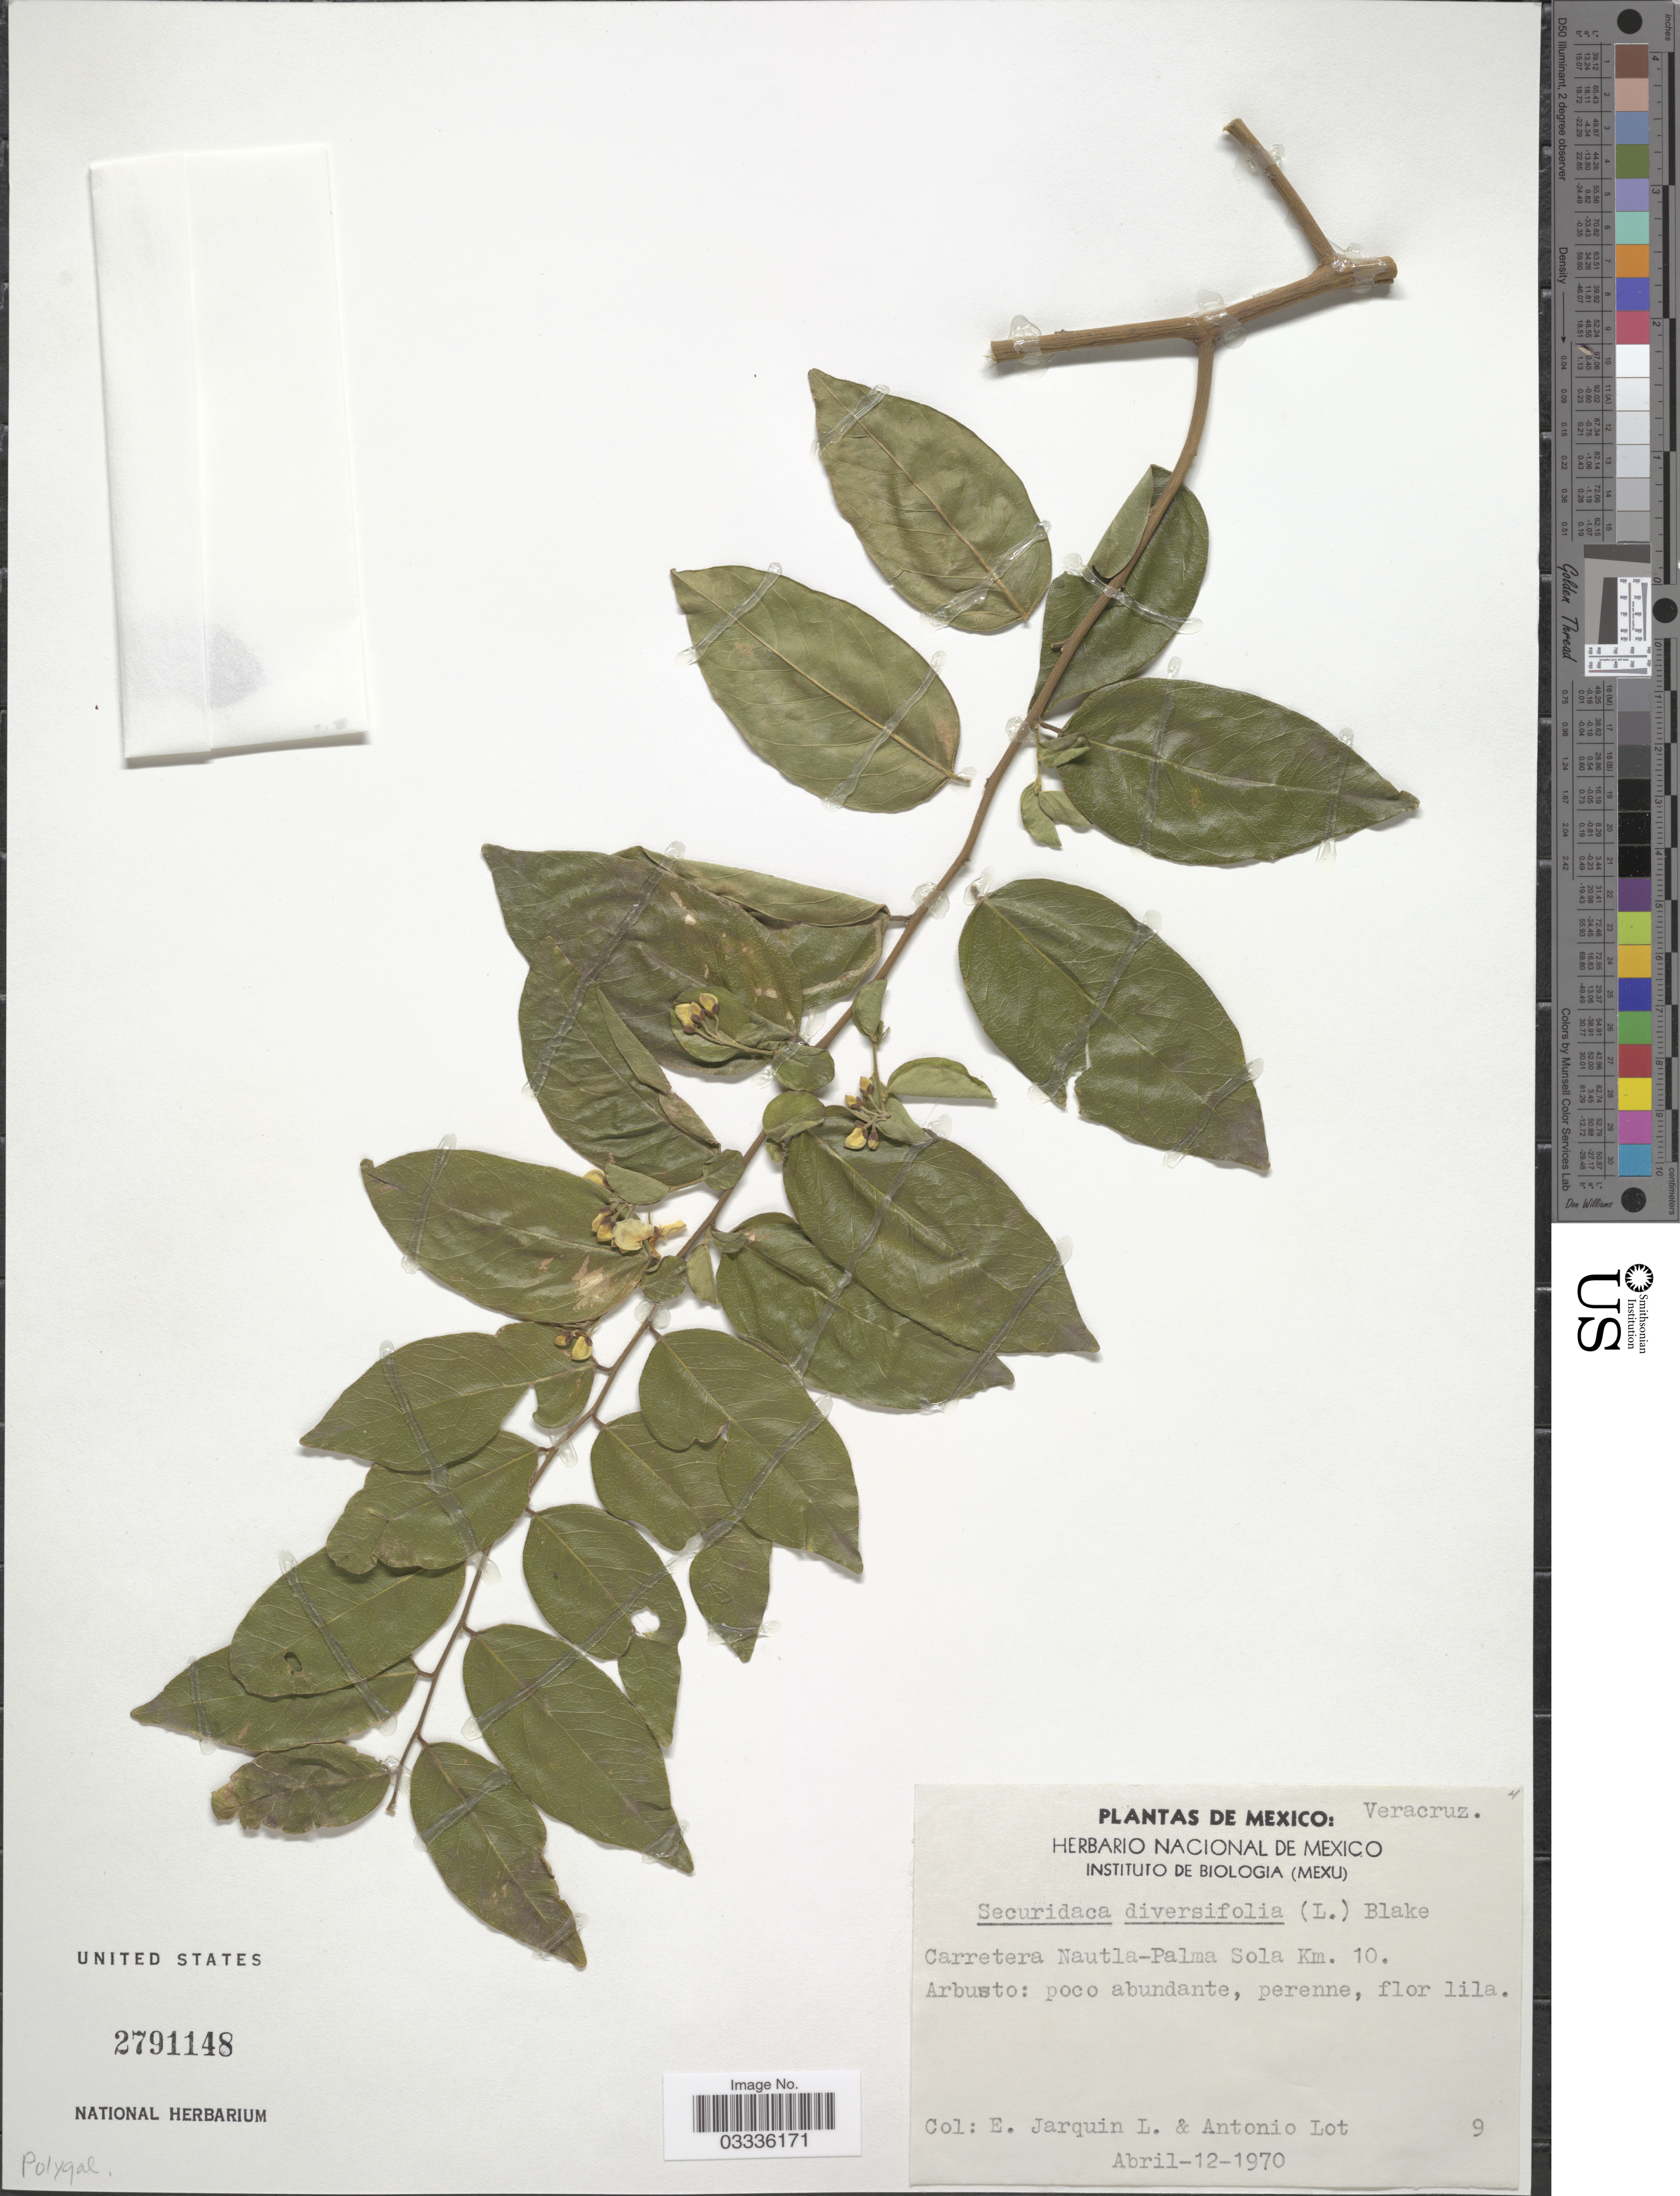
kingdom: Plantae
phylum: Tracheophyta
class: Magnoliopsida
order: Fabales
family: Polygalaceae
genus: Securidaca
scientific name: Securidaca sylvestris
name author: Schltdl.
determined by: Anjos, Cassiane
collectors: E. Jarquin L. & Lot, A.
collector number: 9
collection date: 1970-04-12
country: Mexico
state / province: Veracruz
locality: Veracruz. Carretera Nautla-Palma Sola Km. 10.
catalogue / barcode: US 2791148